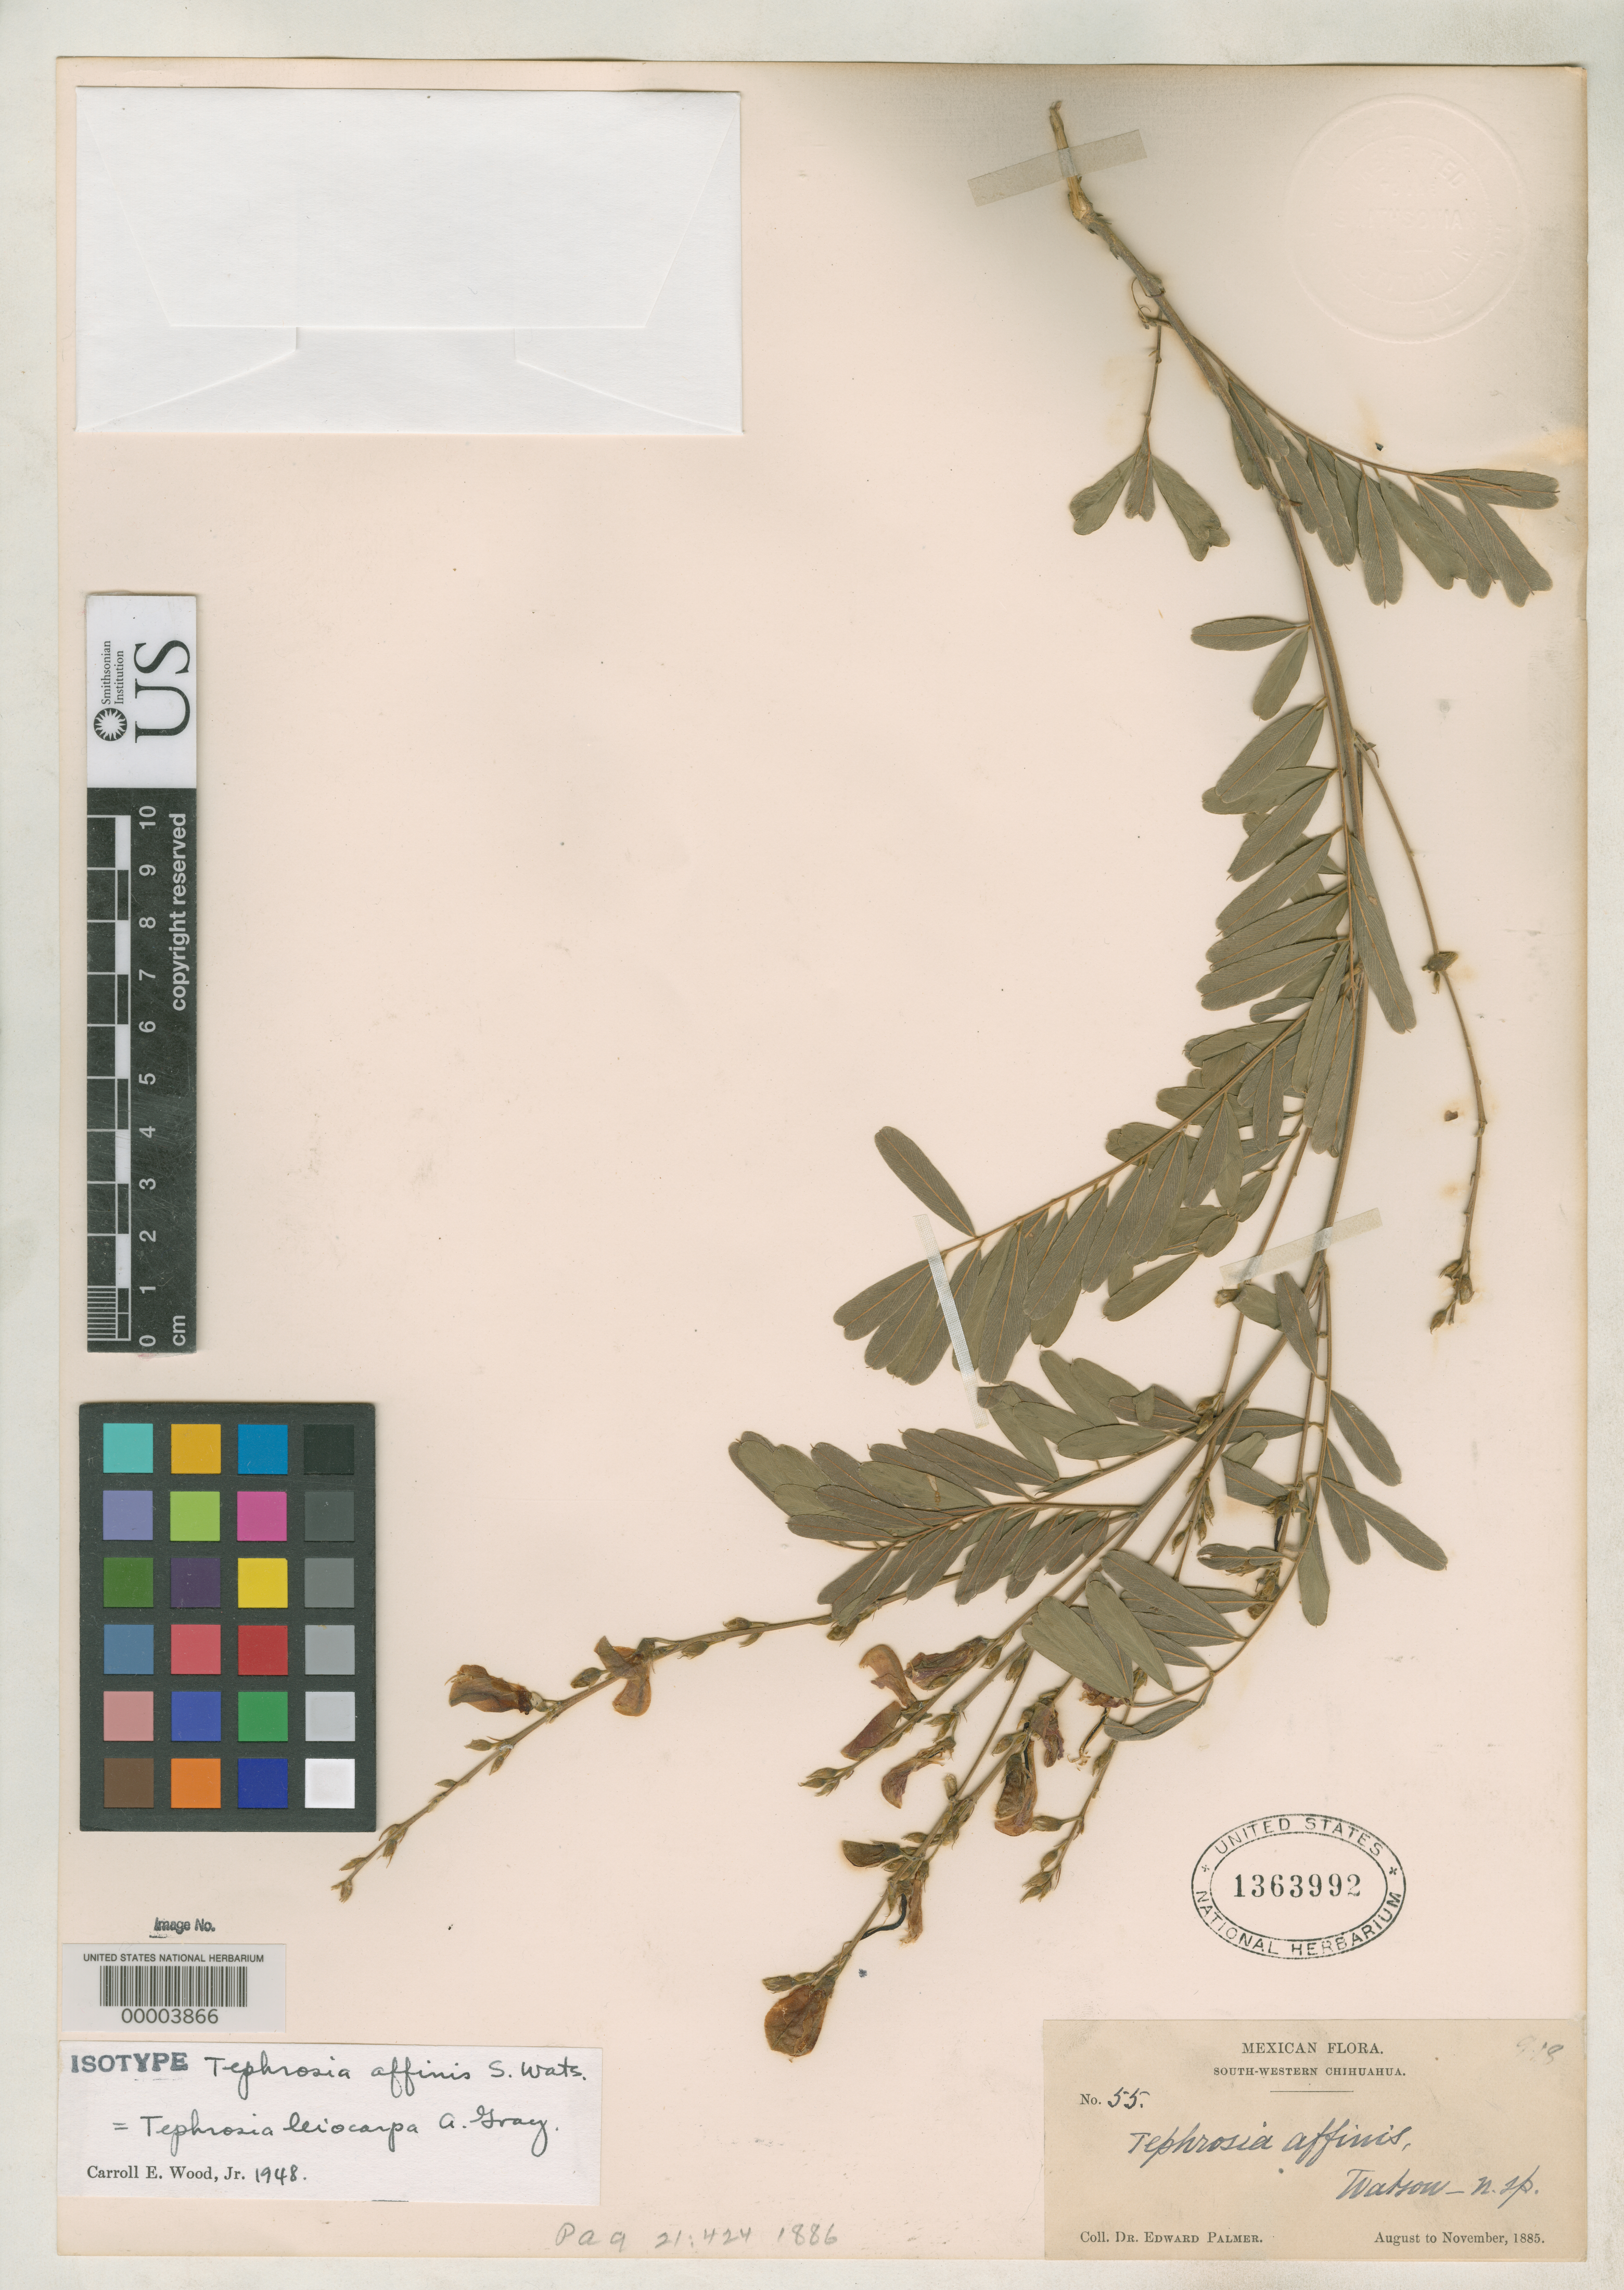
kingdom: Plantae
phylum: Tracheophyta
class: Magnoliopsida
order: Fabales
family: Fabaceae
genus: Tephrosia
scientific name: Tephrosia affinis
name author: S. Watson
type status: Isotype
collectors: E. Palmer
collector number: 55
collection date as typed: Aug 1885 to -- Nov 1885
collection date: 1885-08/1885-11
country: Mexico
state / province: Chihuahua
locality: Hacienda San Jose.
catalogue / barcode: US 1363992